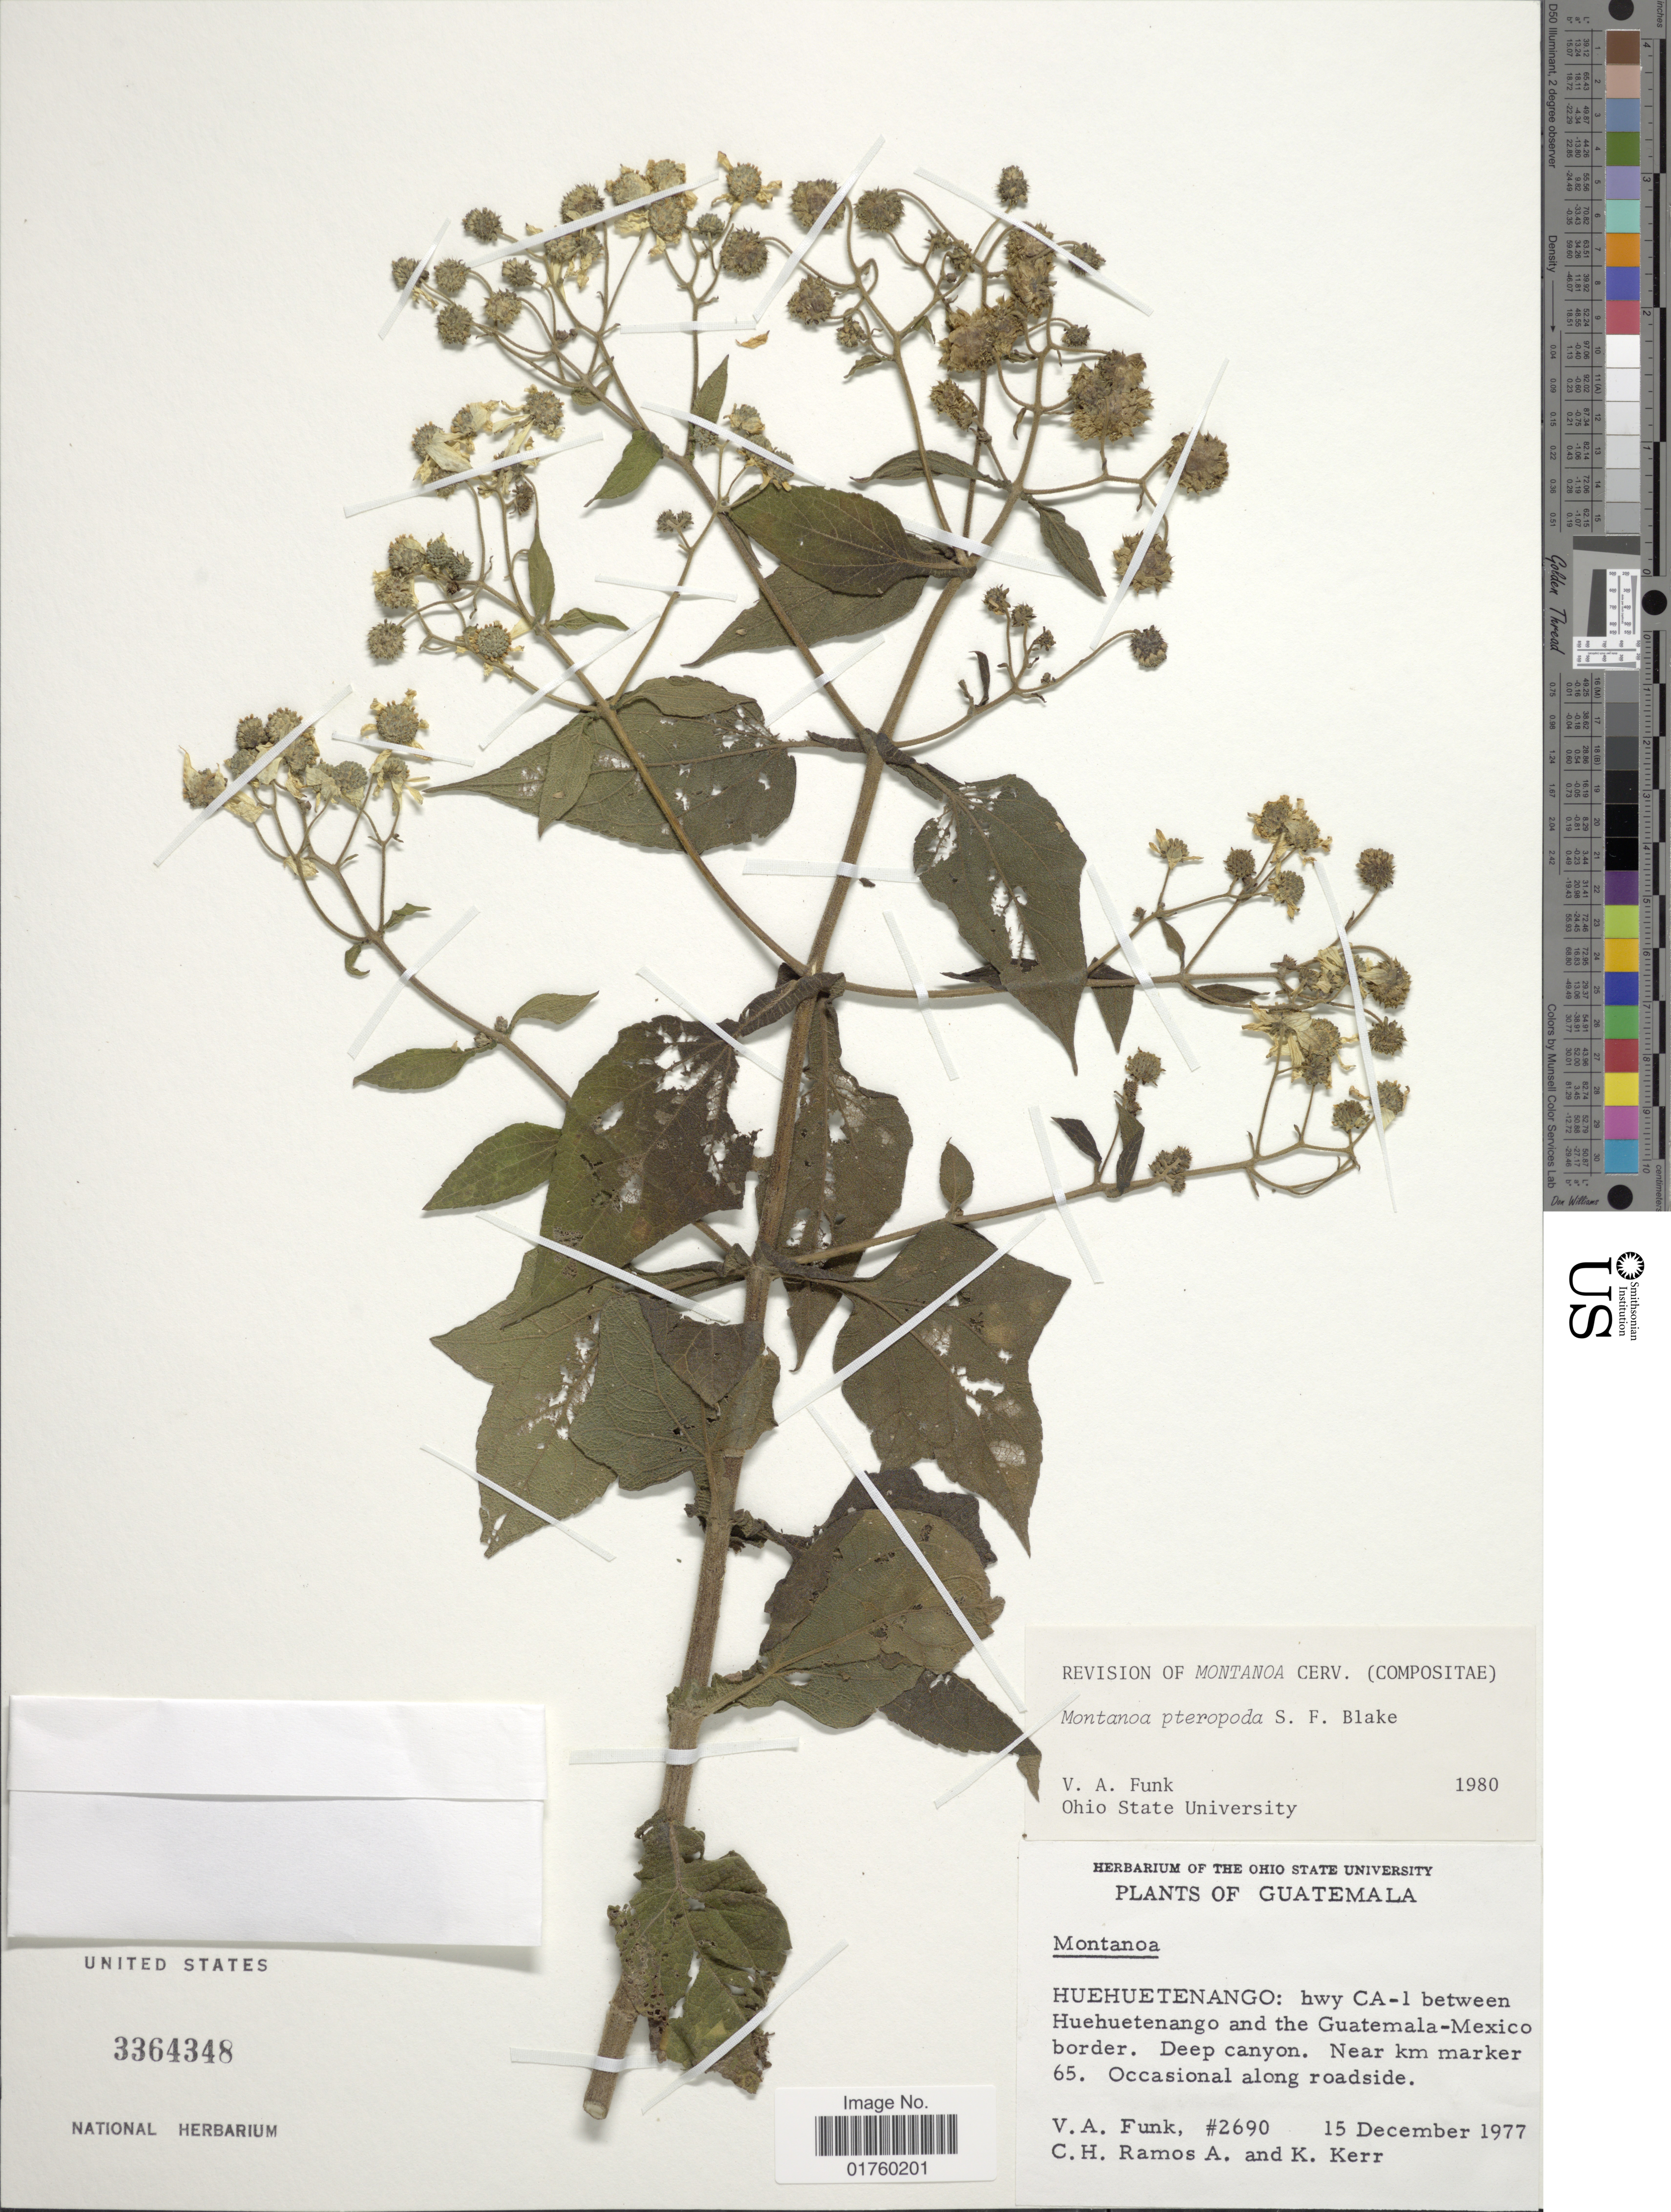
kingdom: Plantae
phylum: Tracheophyta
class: Magnoliopsida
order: Asterales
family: Asteraceae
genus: Montanoa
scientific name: Montanoa pteropoda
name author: S.F. Blake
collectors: V. Funk, C. H. Ramos & K. Kerr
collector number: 2690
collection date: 1977-12-15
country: Guatemala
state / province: Huehuetenango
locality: Hwy CA-1 between Huehuetenango and the Guatemala-Mexico border, deep canyon, near km marker 65, occasional along roadside.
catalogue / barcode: US 3364348